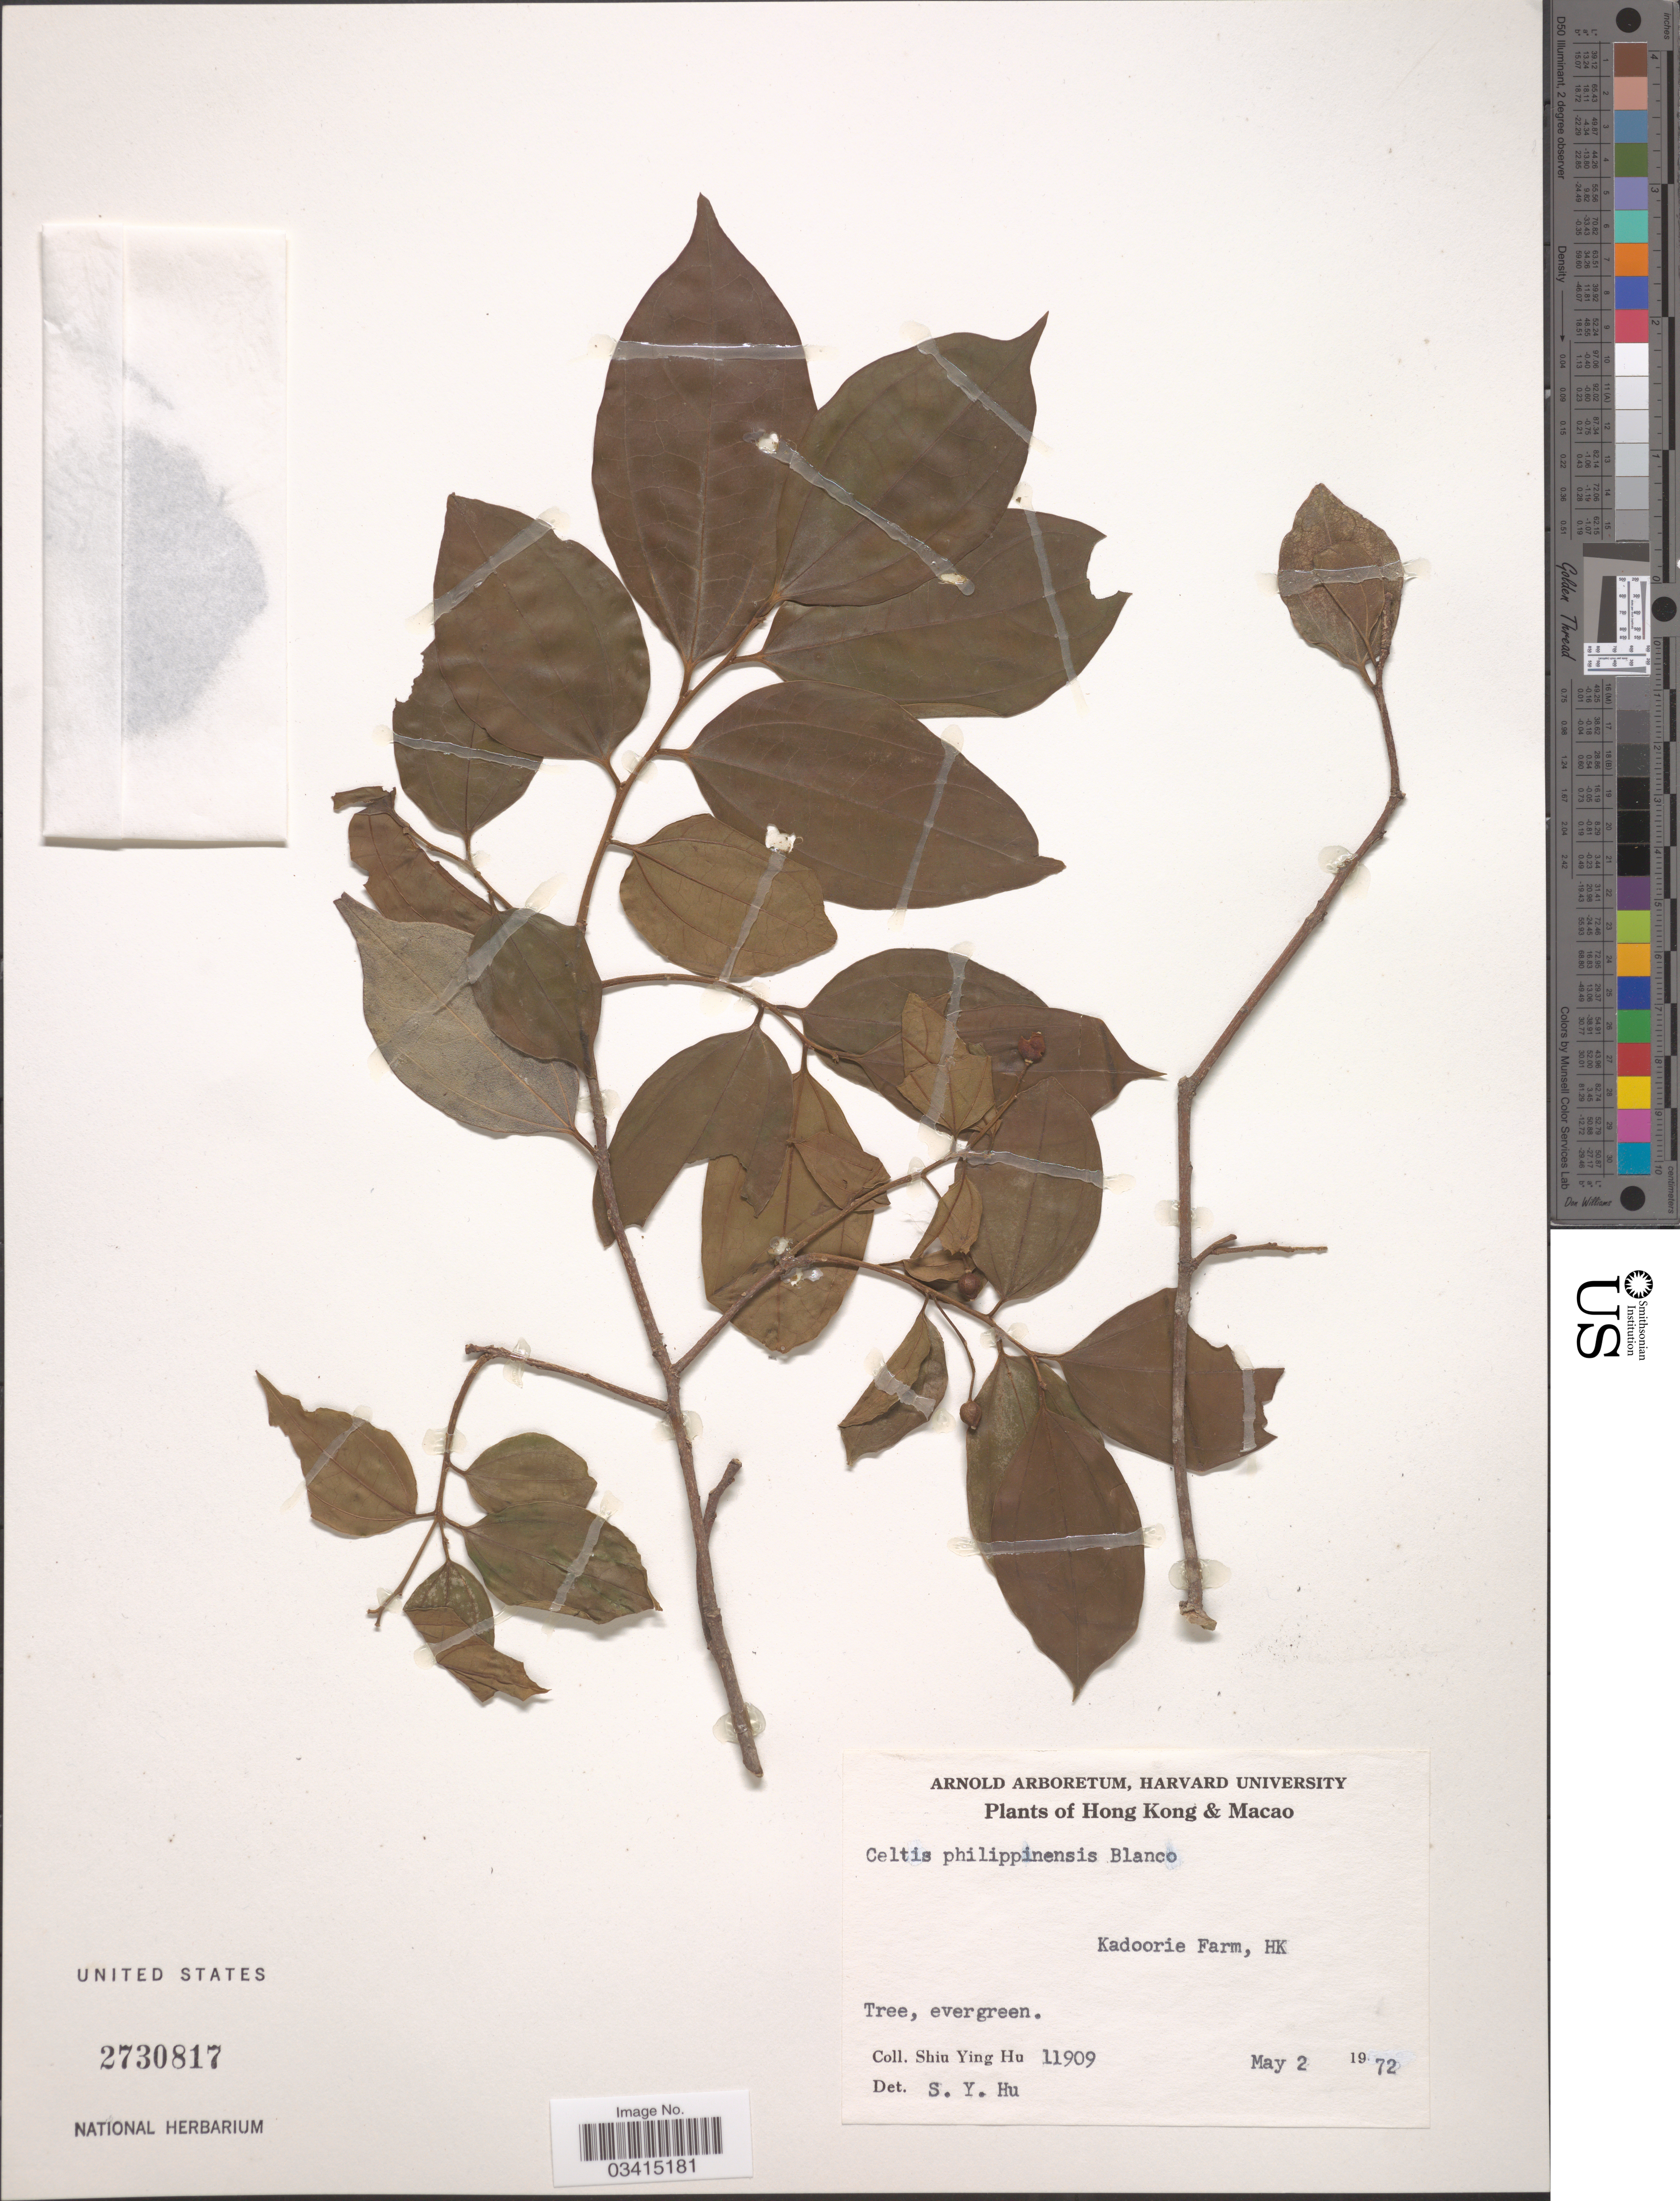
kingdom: Plantae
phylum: Tracheophyta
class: Magnoliopsida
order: Rosales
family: Cannabaceae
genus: Celtis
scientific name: Celtis philippensis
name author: Blanco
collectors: S. Y. Hu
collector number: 11909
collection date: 1972-05-02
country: China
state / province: Hong Kong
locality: Kadoorie Farm.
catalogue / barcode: US 2730817